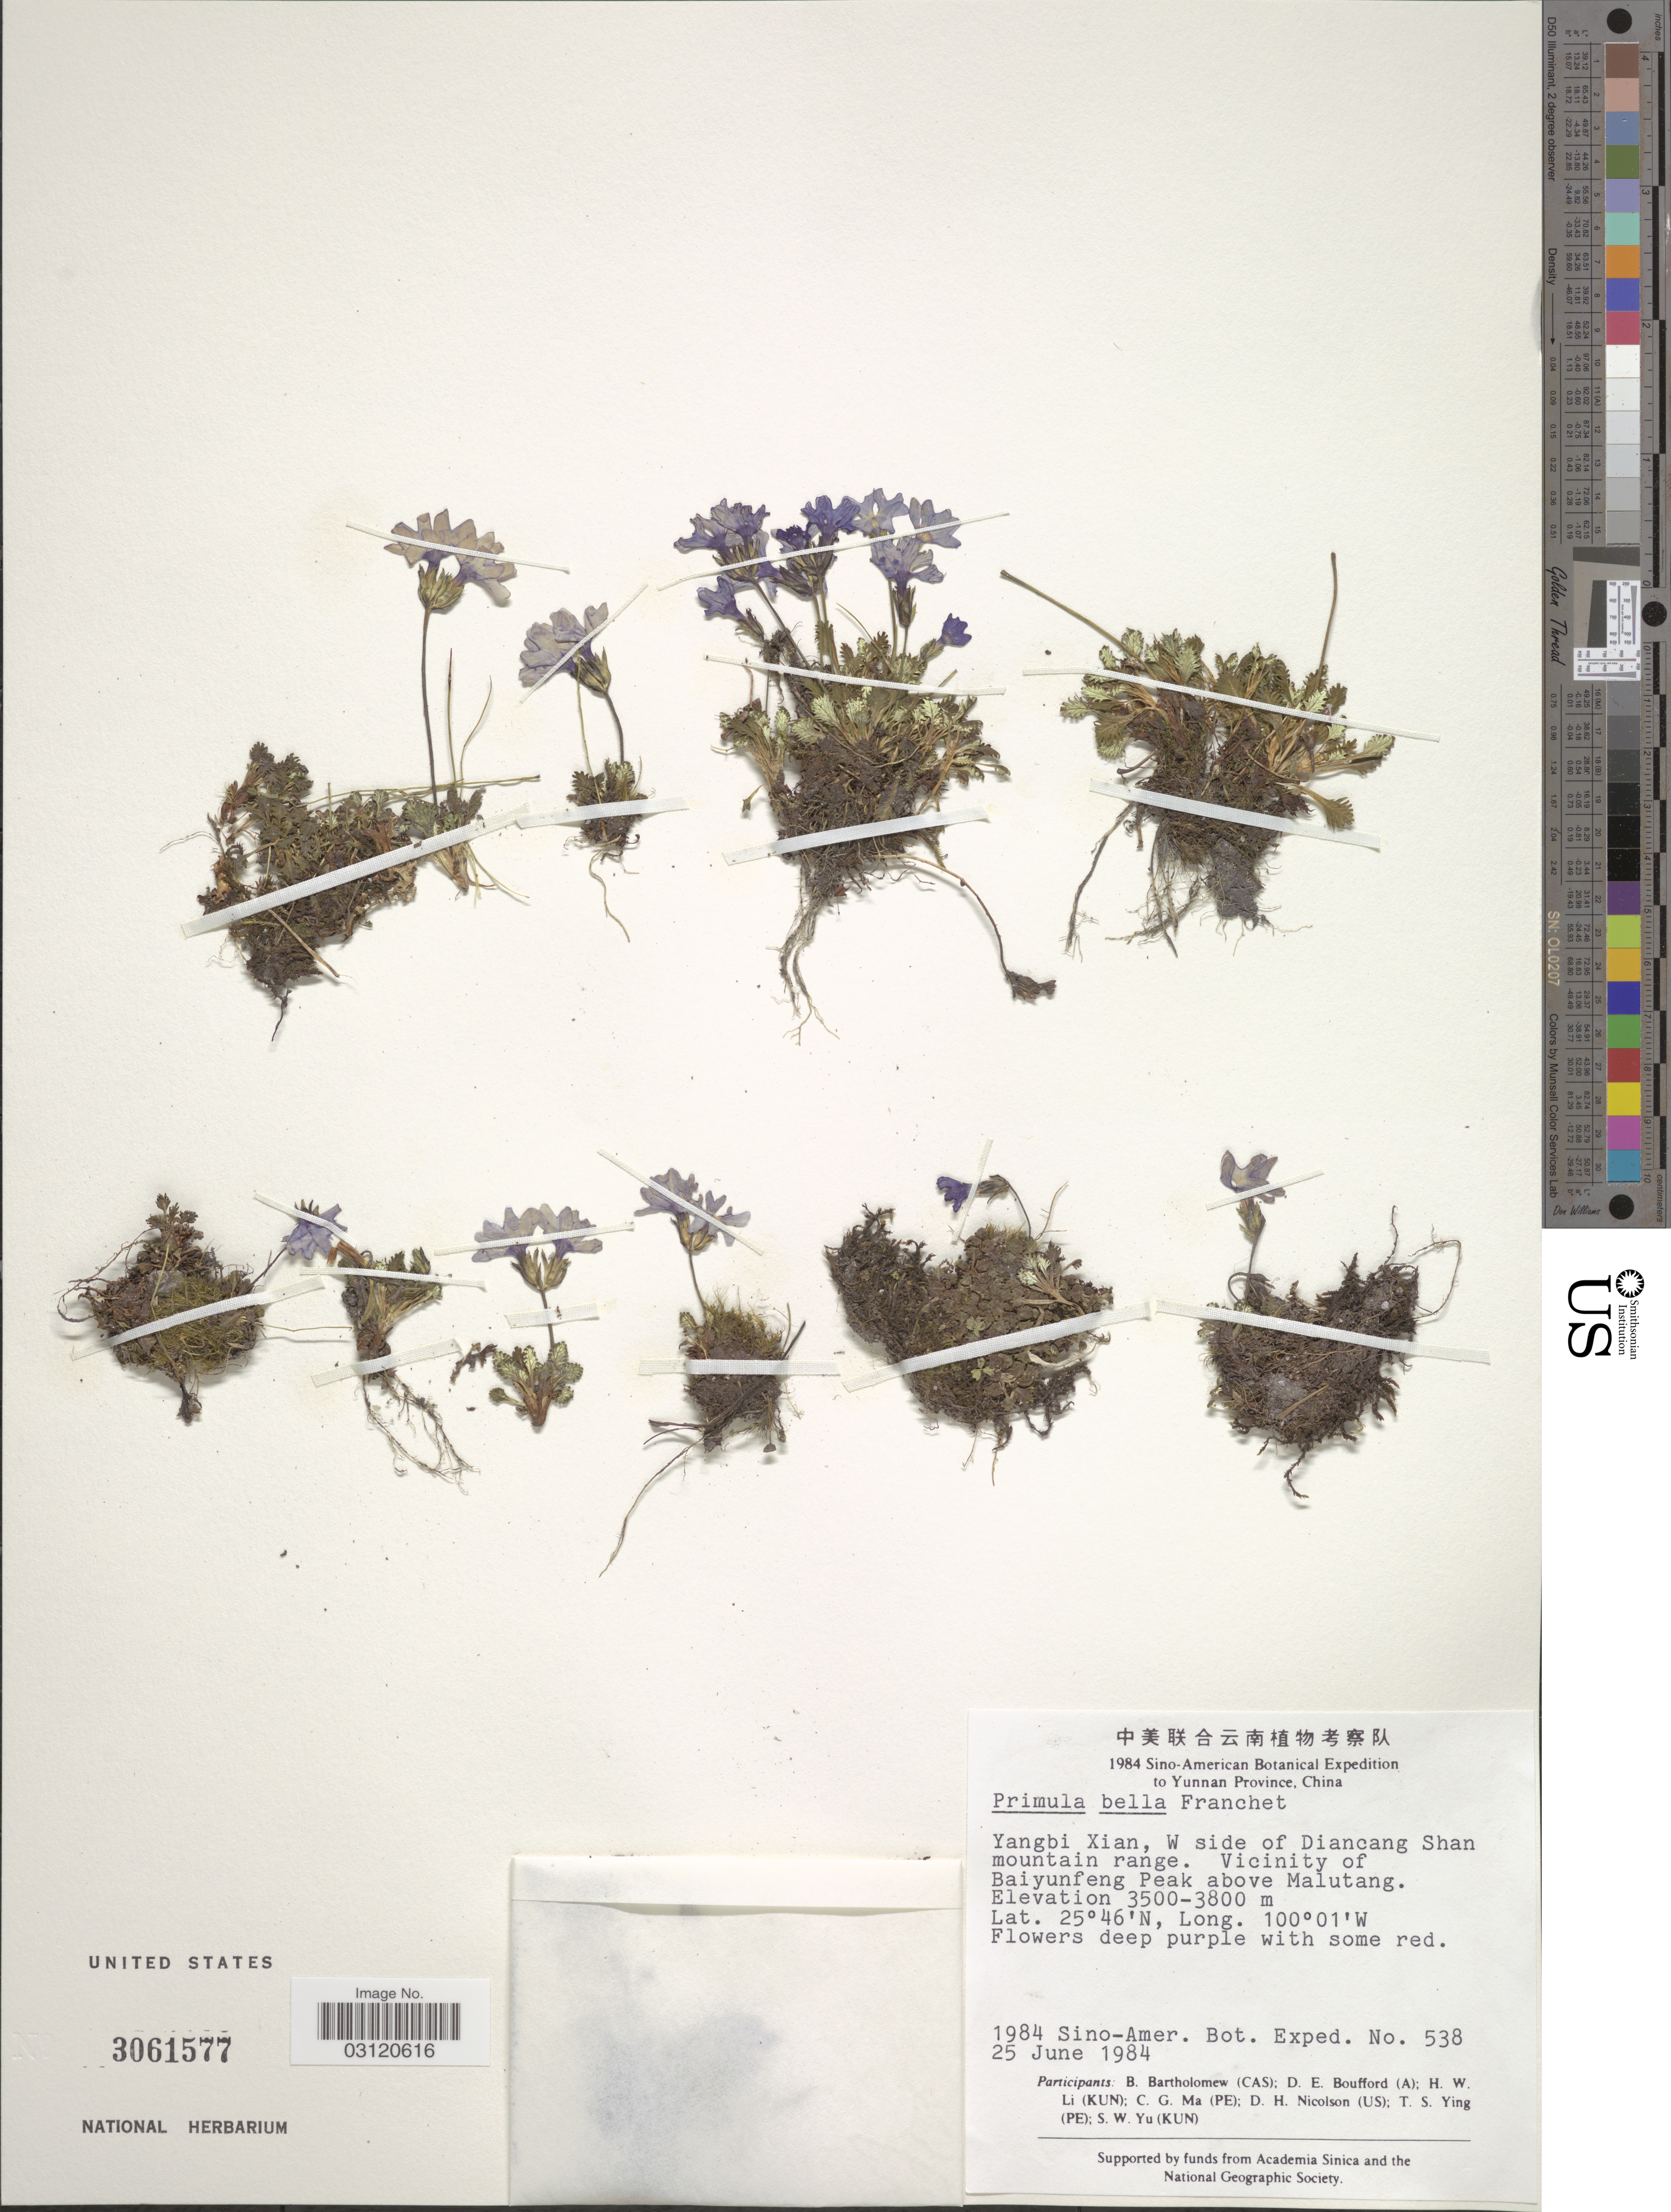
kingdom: Plantae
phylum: Tracheophyta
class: Magnoliopsida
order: Ericales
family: Primulaceae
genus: Primula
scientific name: Primula bella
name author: Franch.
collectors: Sino-Amer. Bot. Exped. 1984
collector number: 538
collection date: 1984-06-25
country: China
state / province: Yunnan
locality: Yangbi Xian, W side of Diancang Shan mountain range. Vicinity of Baiyunfeng Peak above Malutang.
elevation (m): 3500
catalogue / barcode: US 3061577